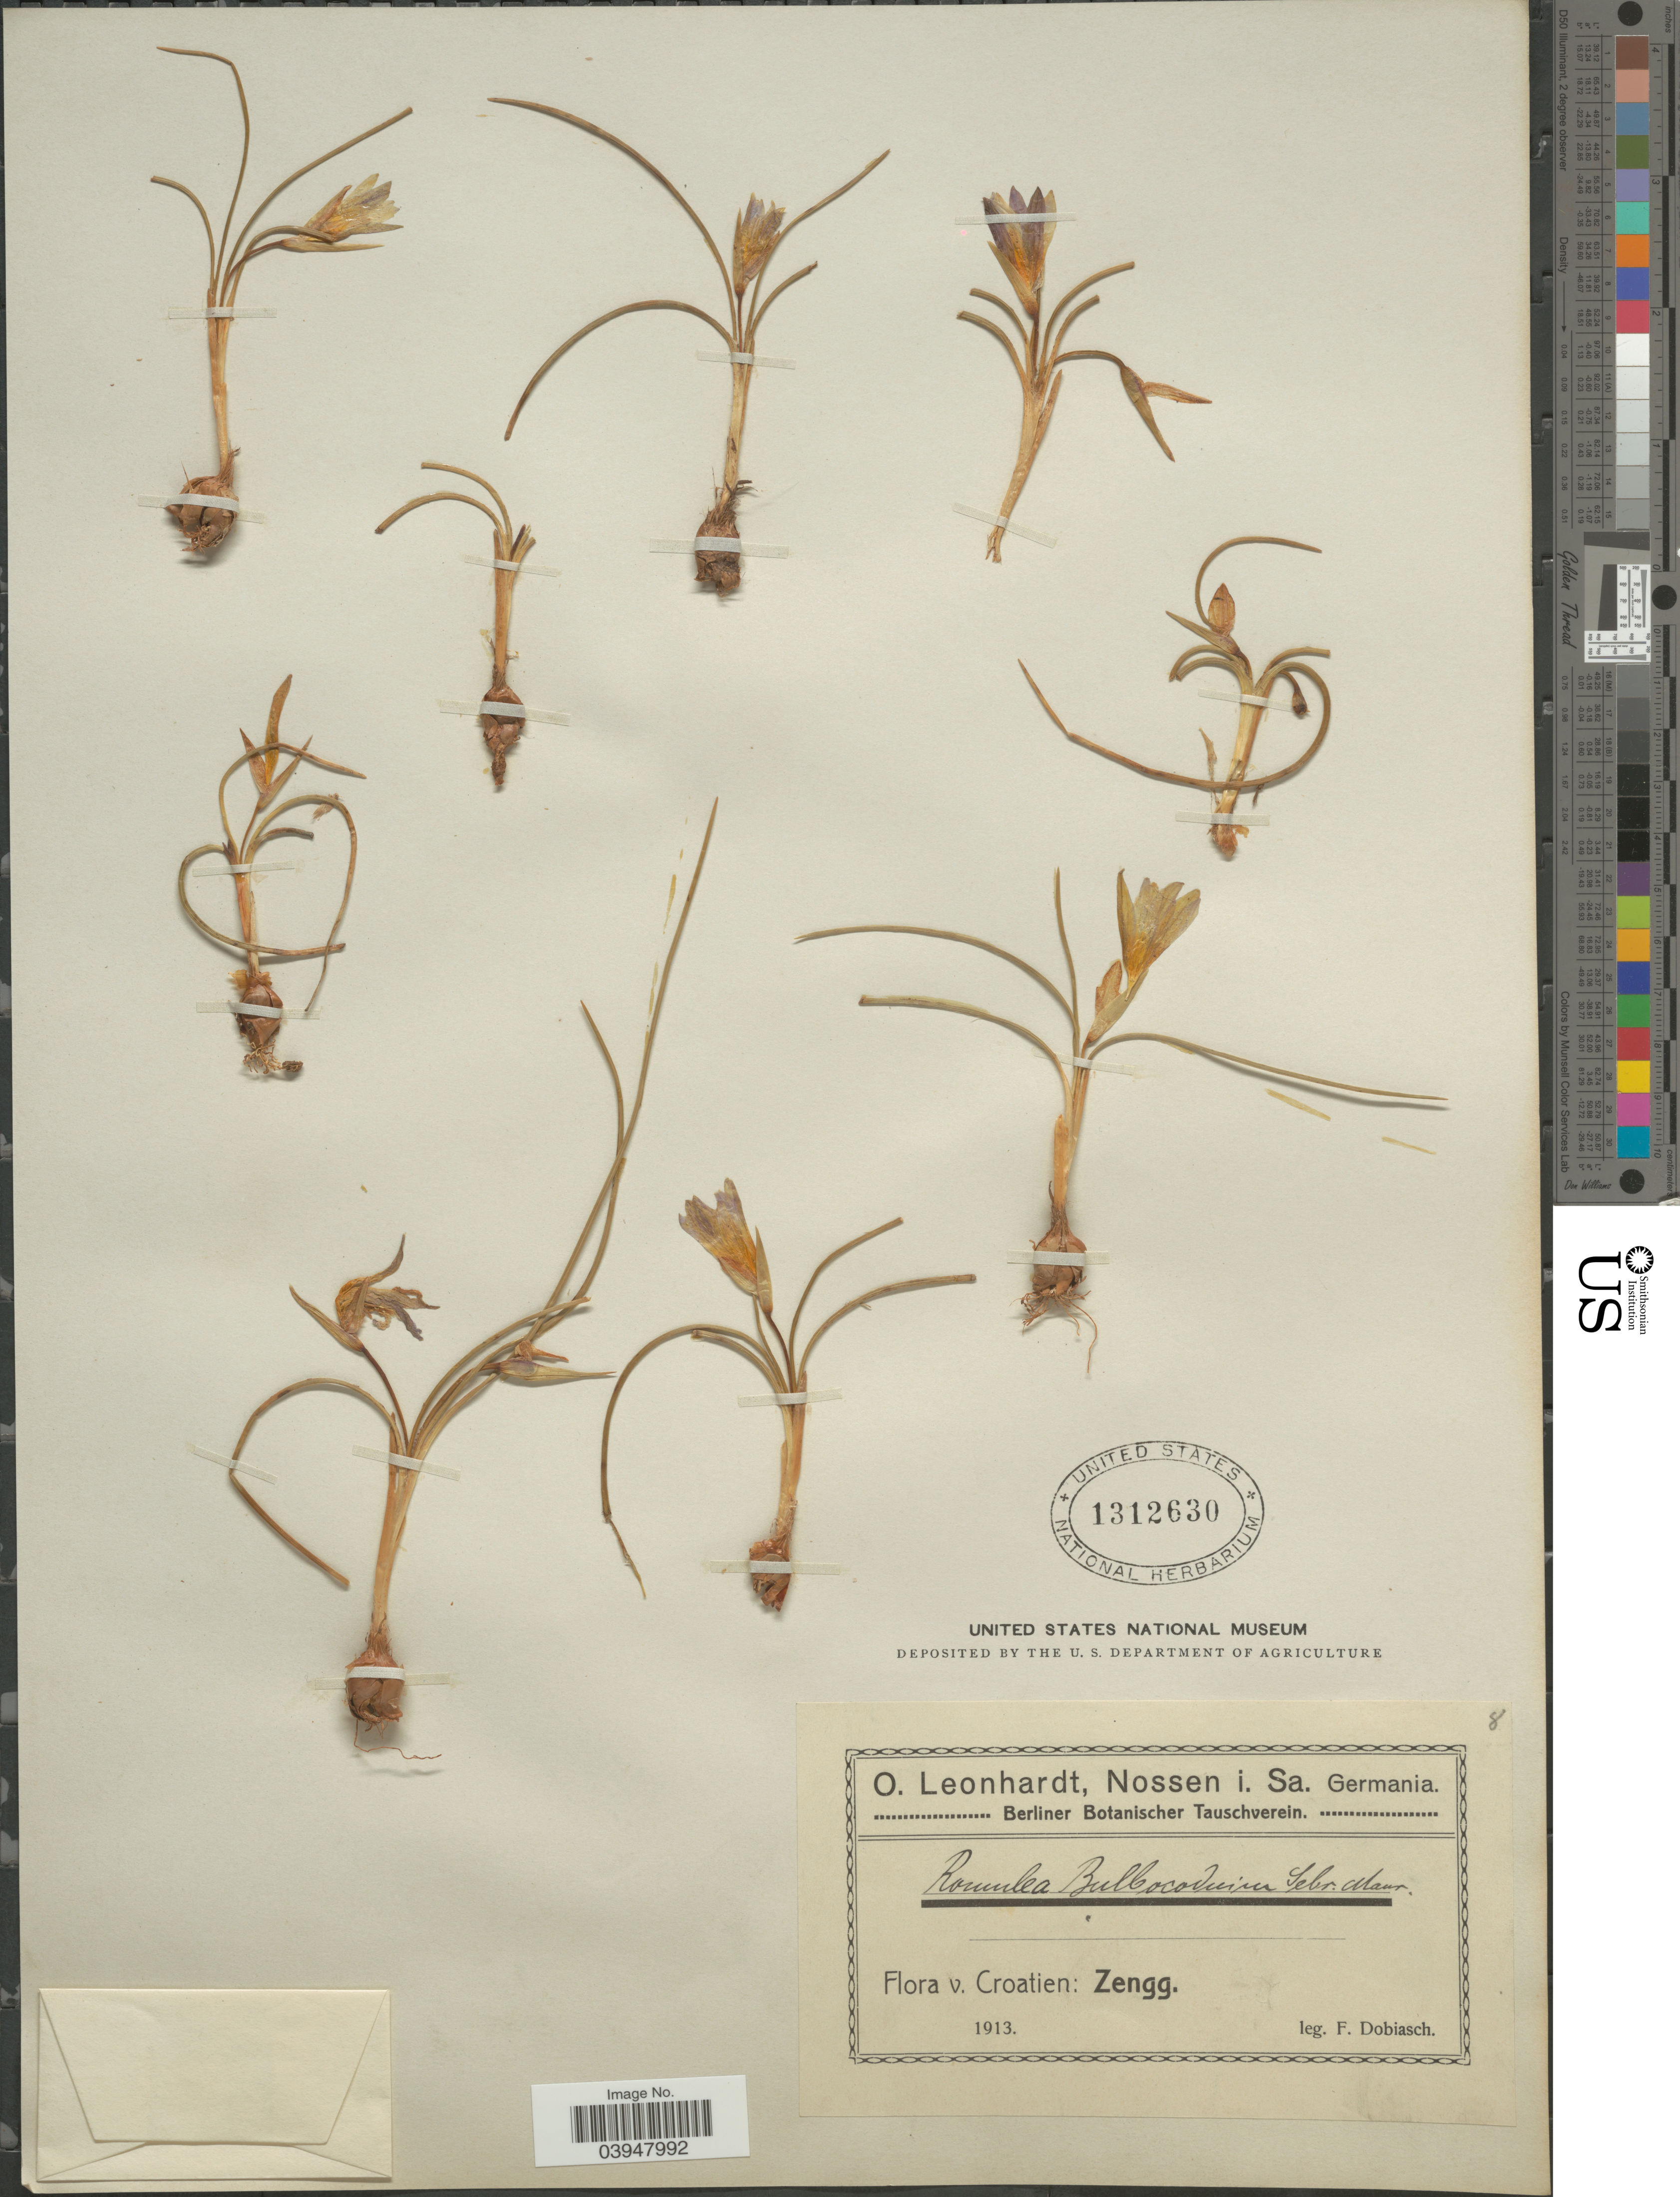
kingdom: Plantae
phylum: Tracheophyta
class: Liliopsida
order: Asparagales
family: Iridaceae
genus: Romulea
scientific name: Romulea bulbocodium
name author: (L.) Sebast. & Mauri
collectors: F. Dobiasch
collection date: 1913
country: Croatia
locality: Zengg.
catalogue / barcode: US 1312630